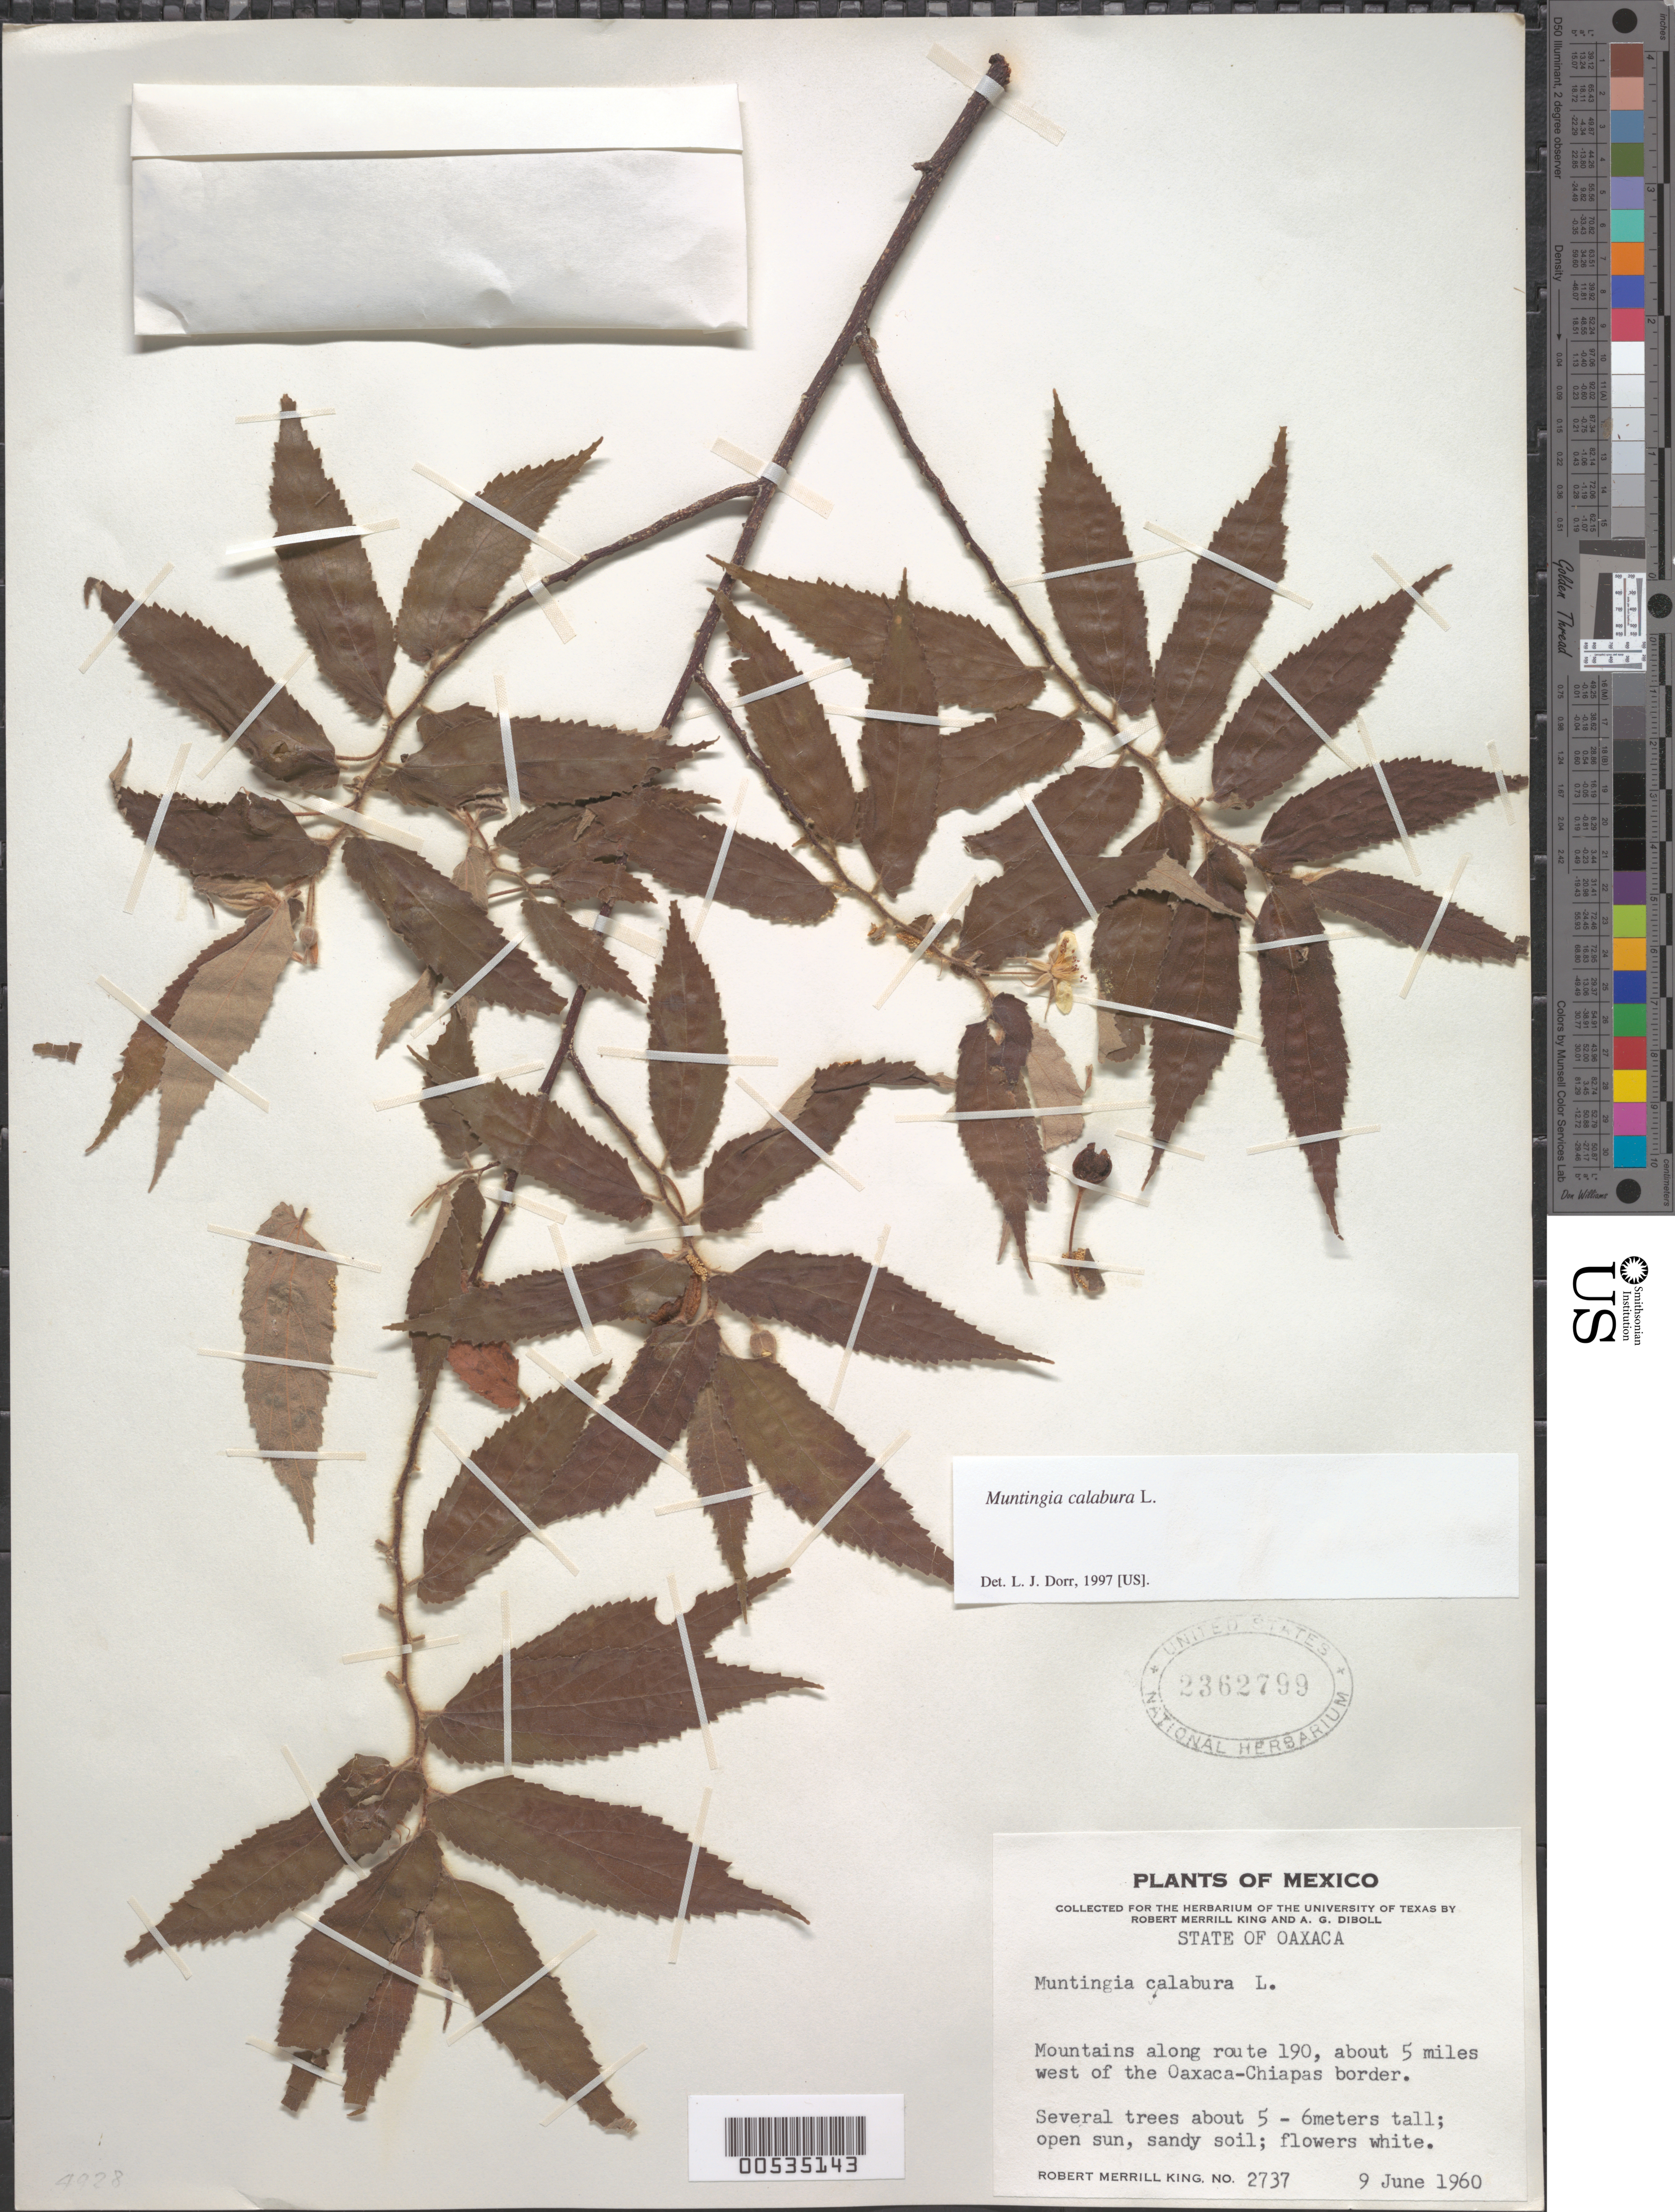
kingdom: Plantae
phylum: Tracheophyta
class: Magnoliopsida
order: Malvales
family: Muntingiaceae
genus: Muntingia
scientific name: Muntingia calabura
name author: L.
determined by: Dorr, L. J., (BOT), Smithsonian Institution - National Museum of Natural History (UNITED STATES)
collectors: R. M. King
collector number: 2737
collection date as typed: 09 Jun 1960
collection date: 1960-06-09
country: Mexico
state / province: Oaxaca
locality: Mountains above route 190, about 5 miles W of the Oaxaca-Chiapas border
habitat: Open sun, sandy soil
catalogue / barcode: US 2362799